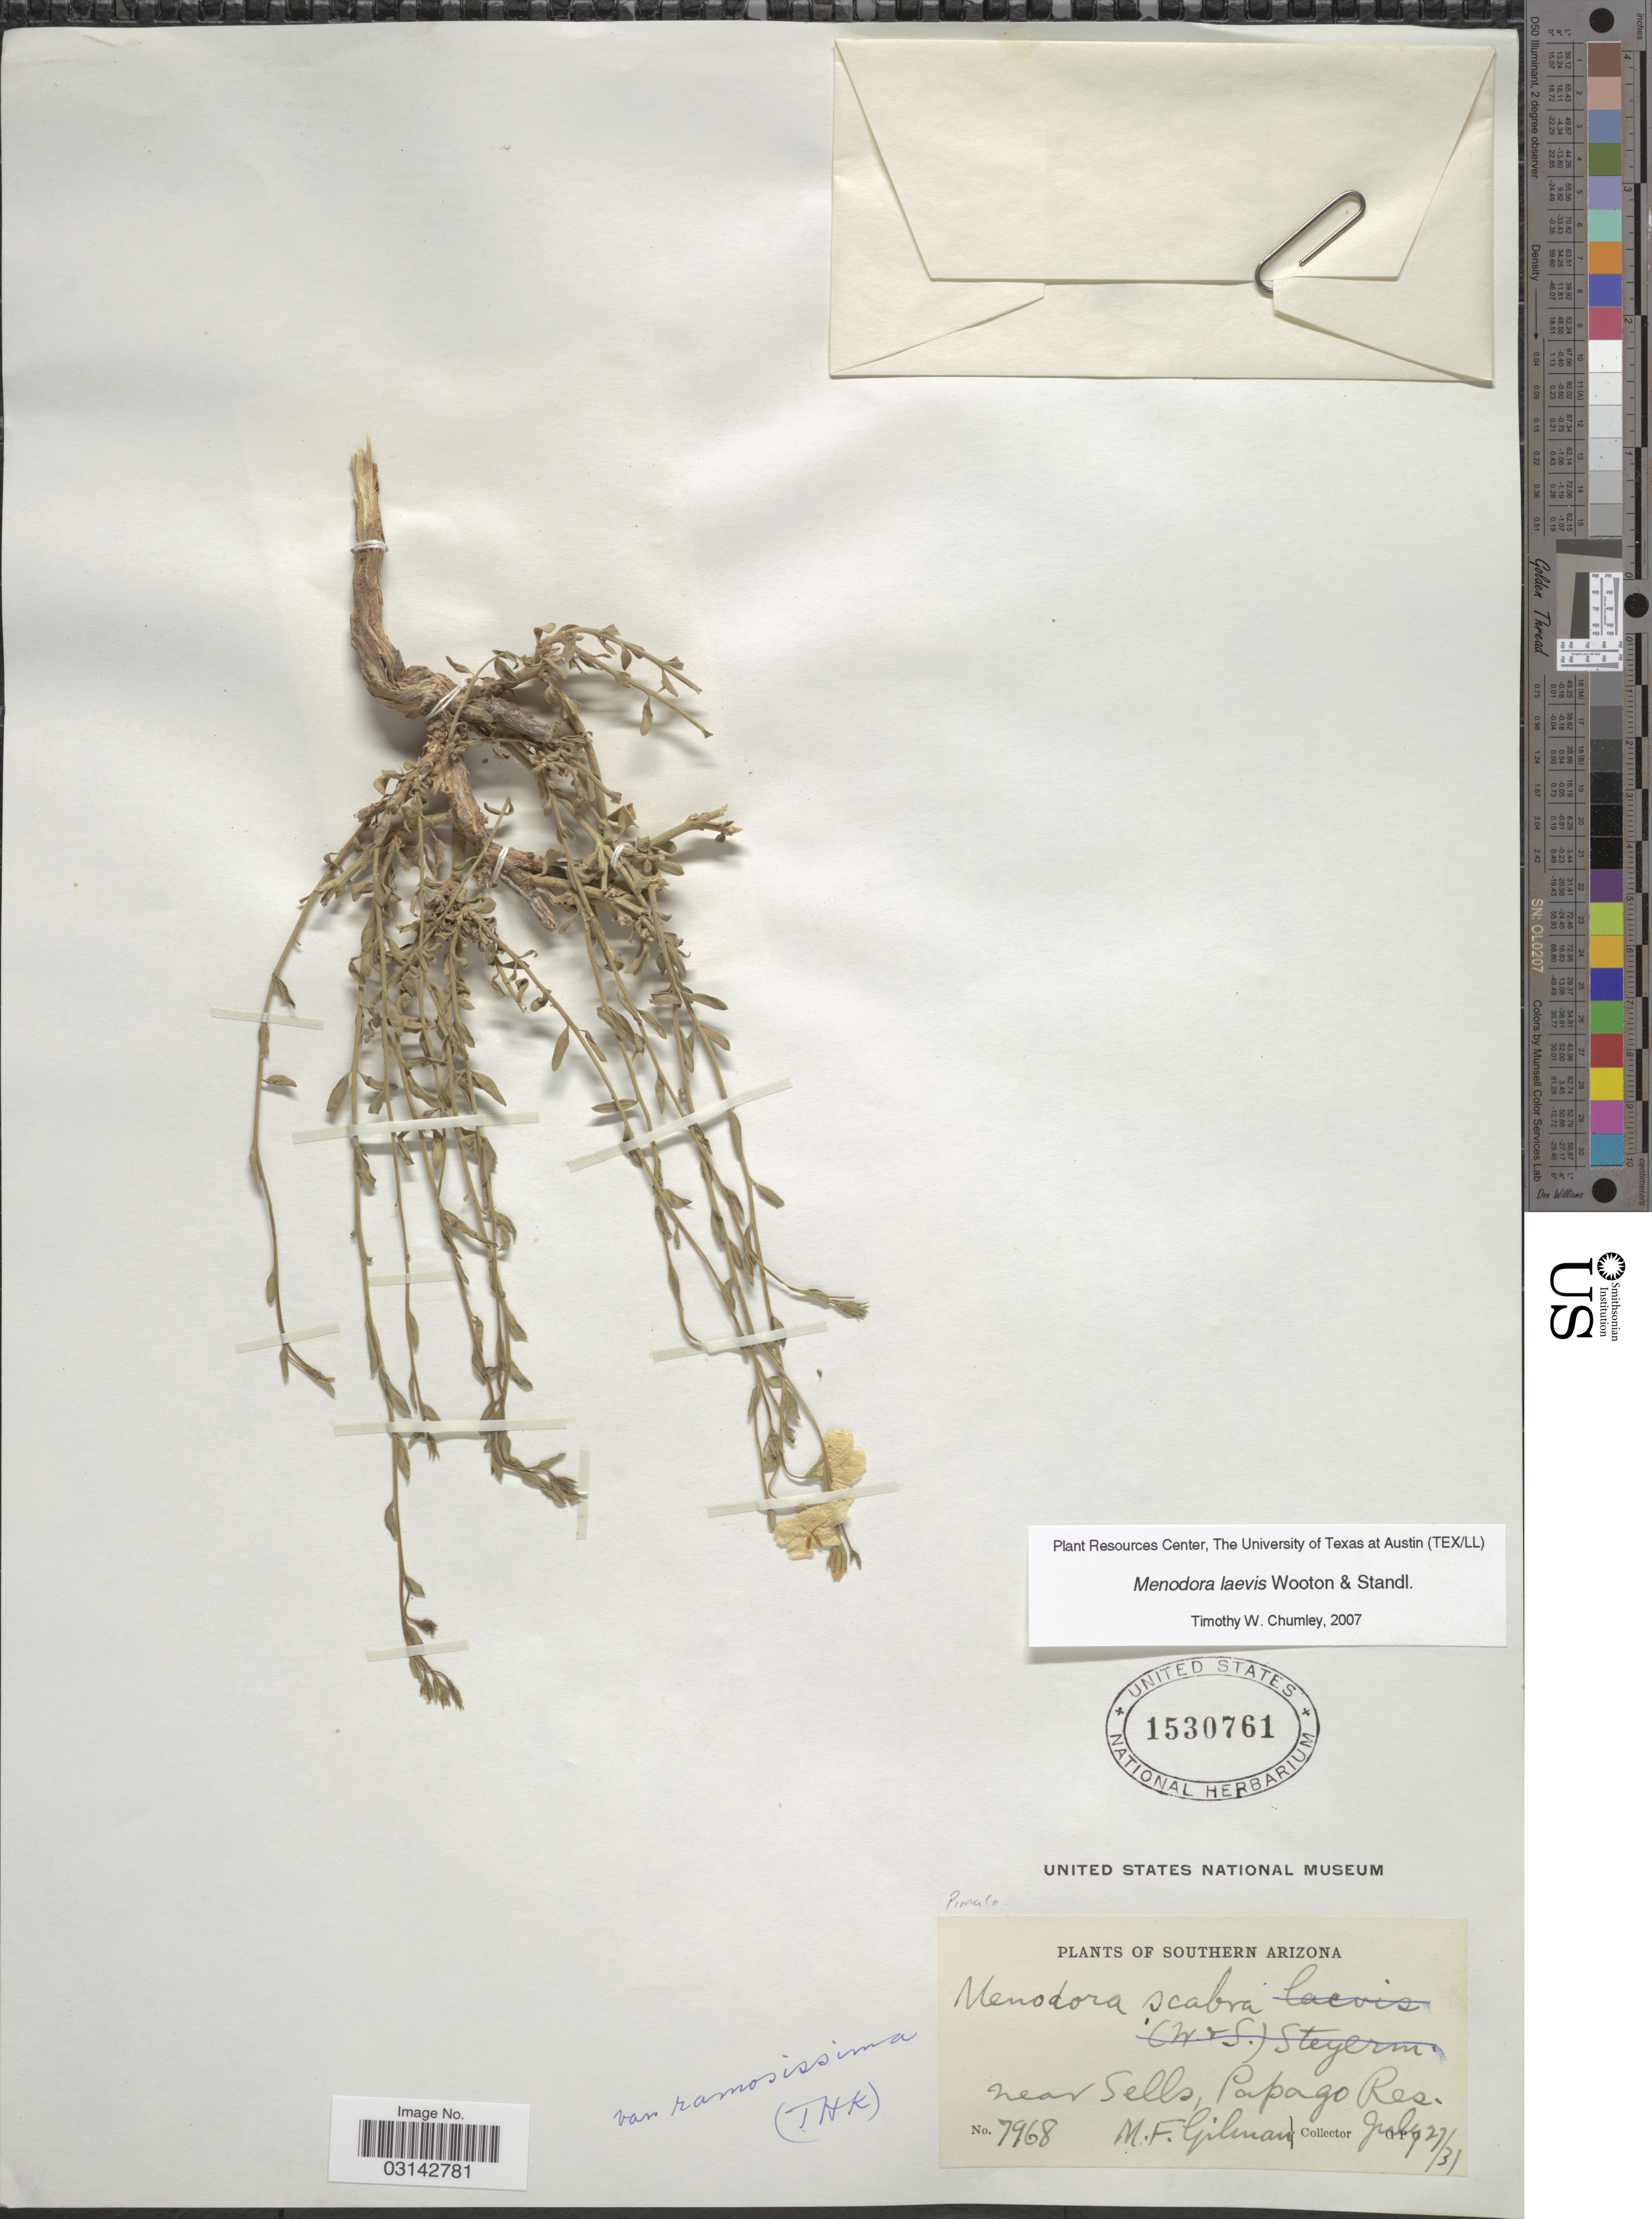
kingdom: Plantae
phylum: Tracheophyta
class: Magnoliopsida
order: Lamiales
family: Oleaceae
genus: Menodora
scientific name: Menodora laevis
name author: Wooton & Standl.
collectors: M. F. Gilman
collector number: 7968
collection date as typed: Transcribed d/m/y: 27/7/31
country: United States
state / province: Arizona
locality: Southern Arizona, near Sells, Papago Res. Pima Co.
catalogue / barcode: US 1530761